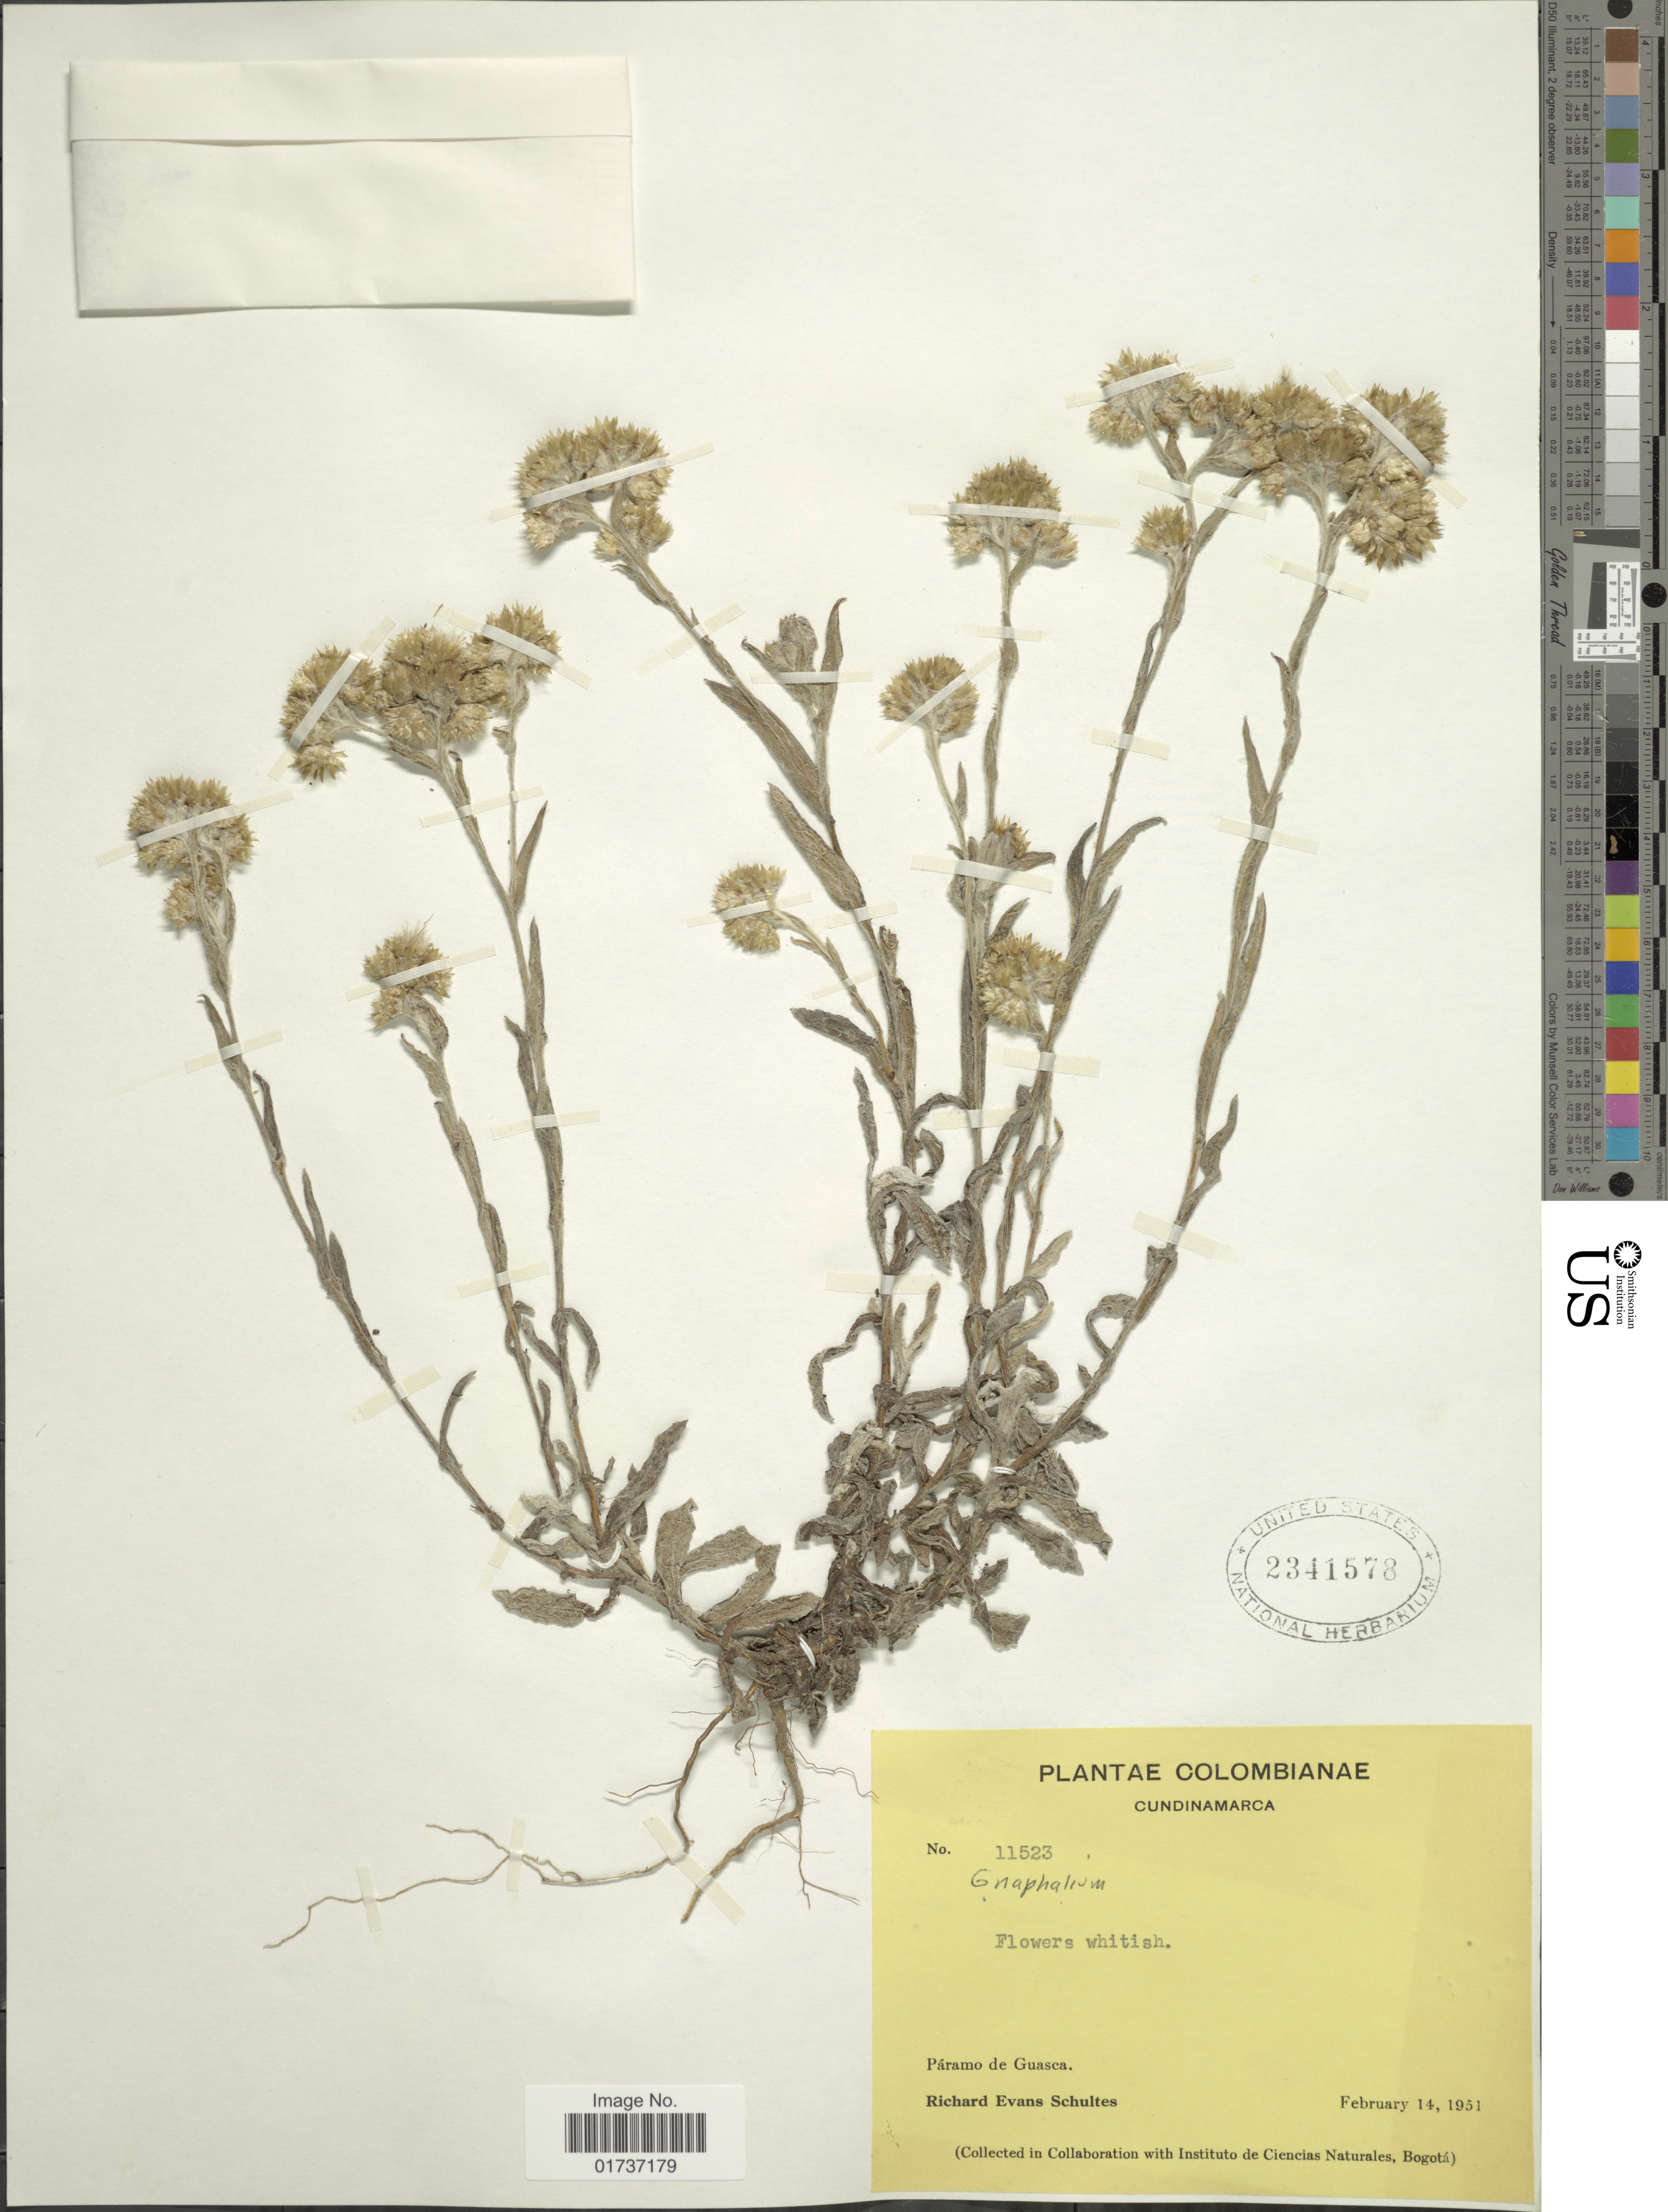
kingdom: Plantae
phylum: Tracheophyta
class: Magnoliopsida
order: Asterales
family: Asteraceae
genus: Gnaphalium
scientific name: Gnaphalium sp.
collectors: R. E. Schultes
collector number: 11523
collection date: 1951-02-14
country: Colombia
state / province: Cundinamarca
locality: Páramo de Guasca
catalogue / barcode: US 2341578